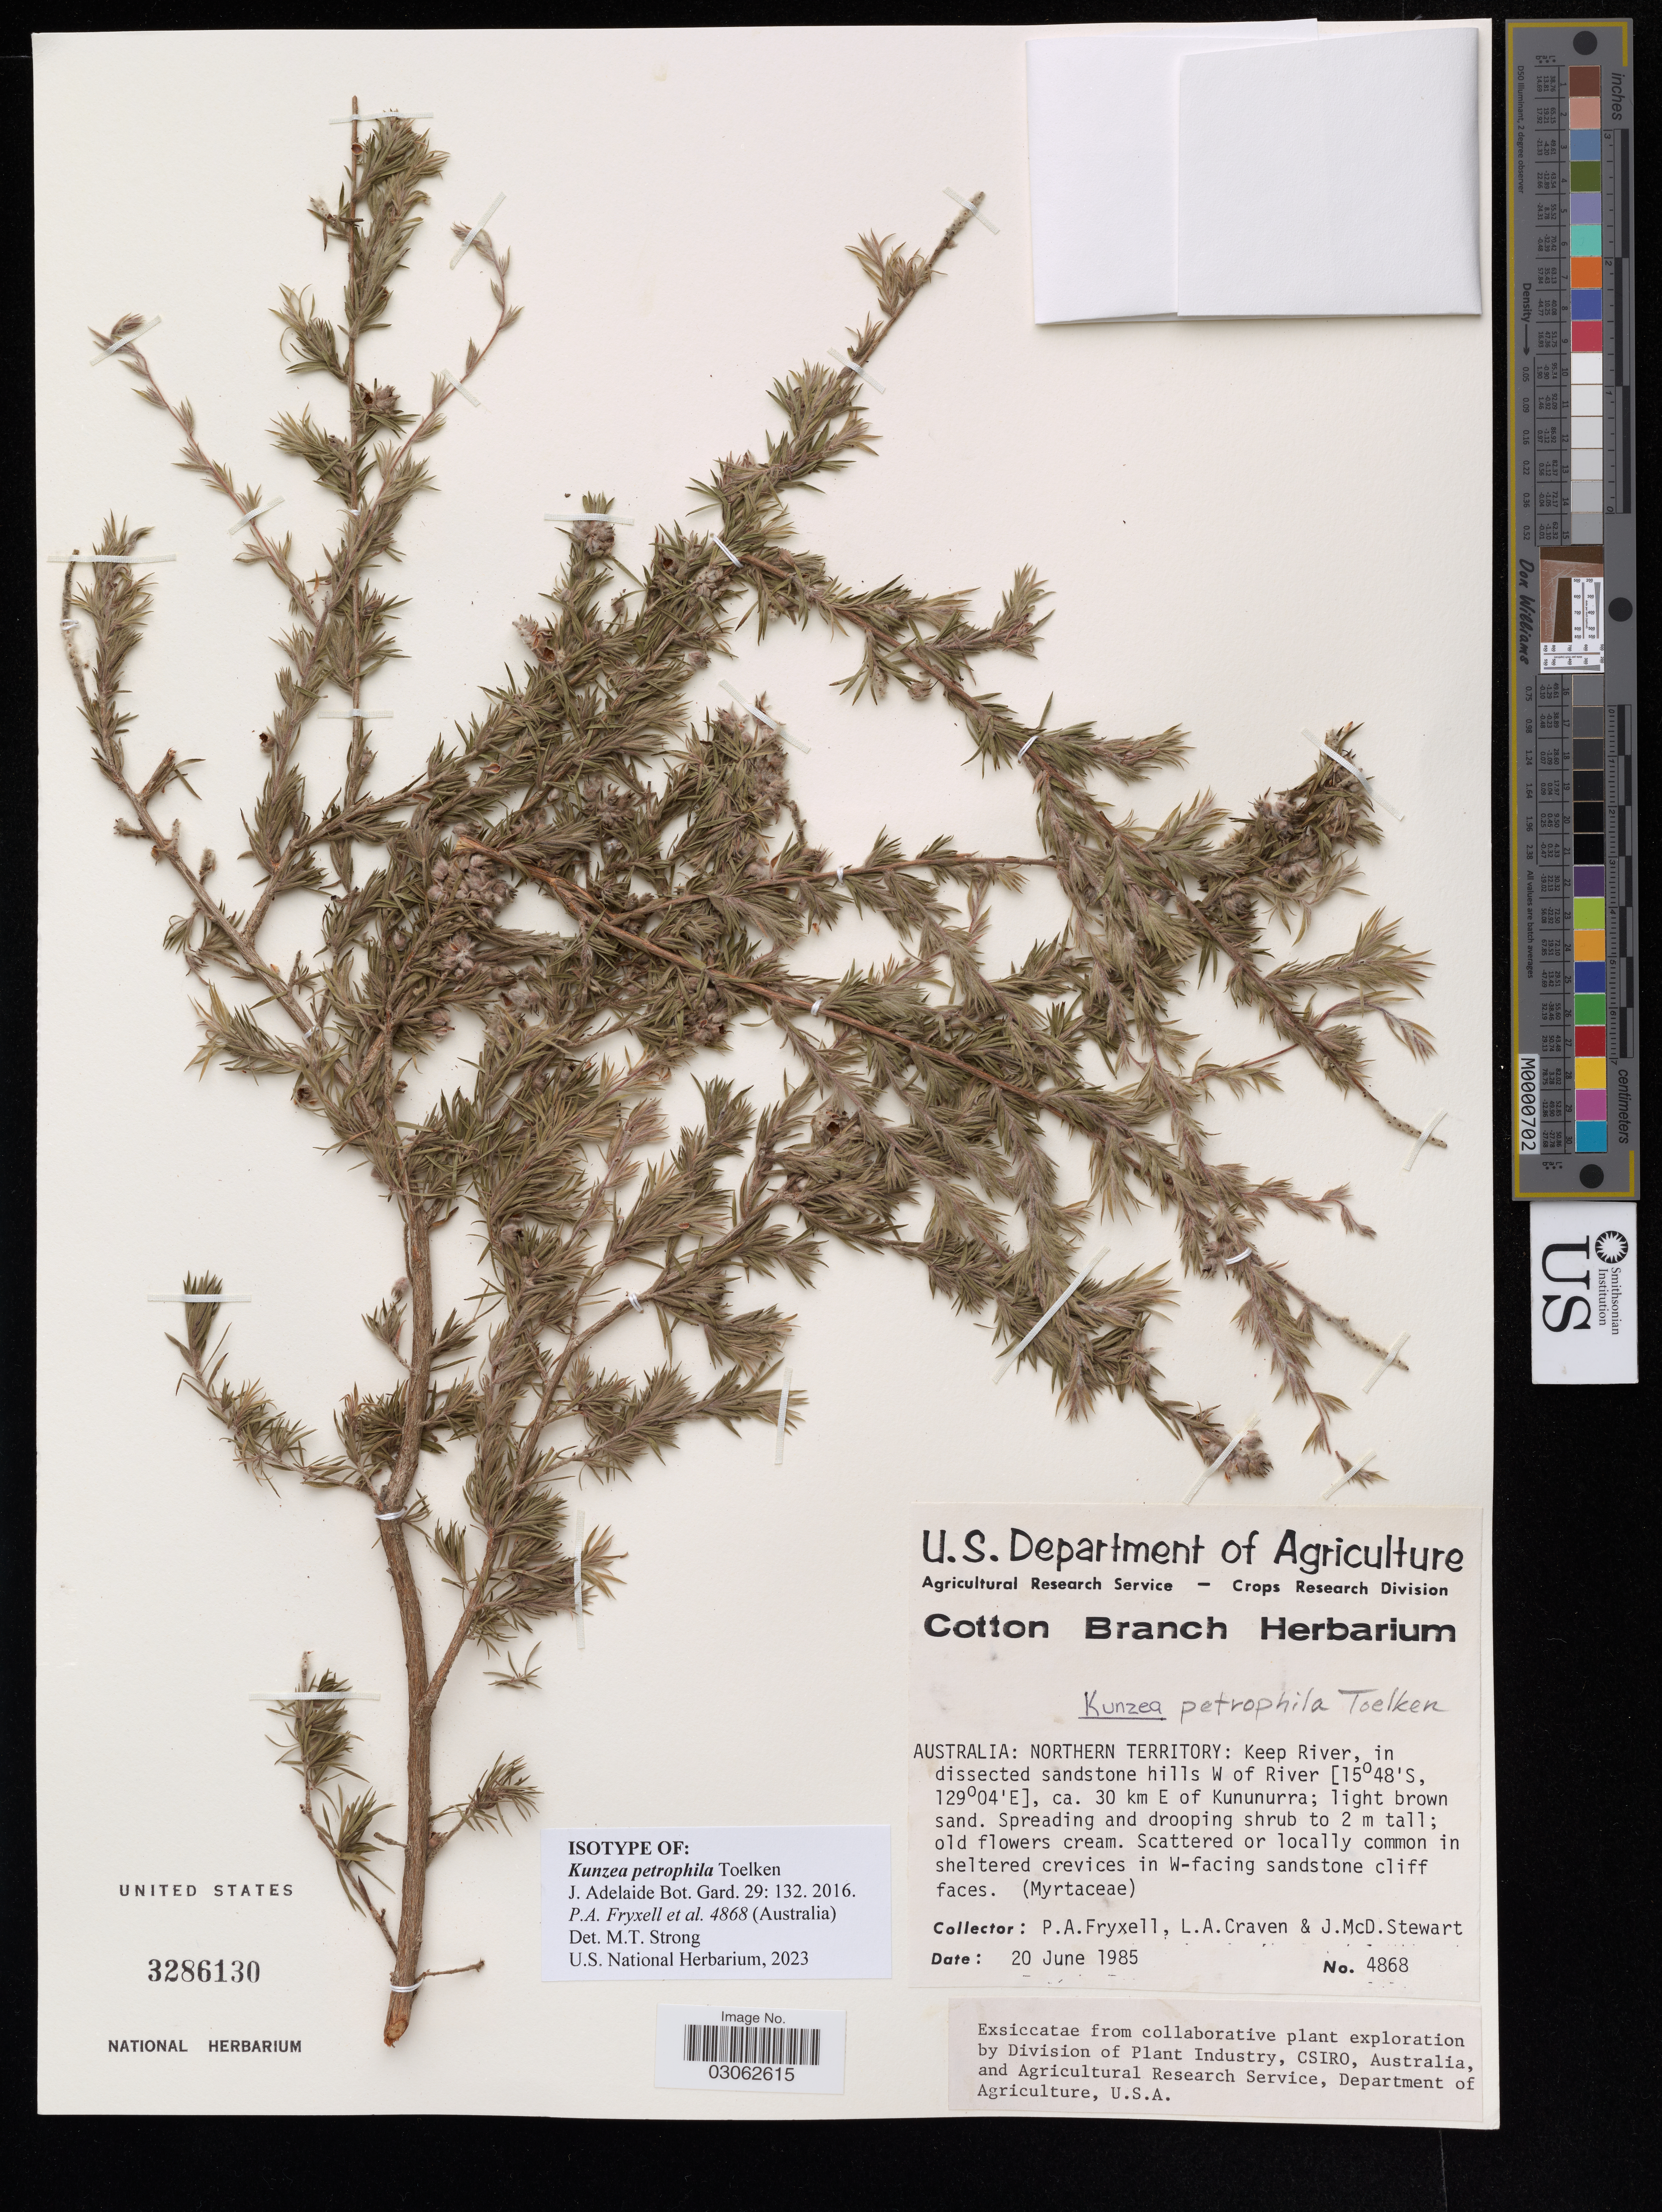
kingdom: Plantae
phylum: Tracheophyta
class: Magnoliopsida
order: Myrtales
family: Myrtaceae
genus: Kunzea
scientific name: Kunzea petrophila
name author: Toelken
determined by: Strong, Mark T., (BOT), Smithsonian Institution - National Museum of Natural History (UNITED STATES)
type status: Isotype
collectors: P. A. Fryxell, L. A. Craven & J. Stewart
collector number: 4868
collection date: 1985-06-20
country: Australia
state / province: Northern Territory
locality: Keep River, in dissected sandstone hills W of River, ca. 30 km E of Kununurra.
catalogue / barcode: US 3286130